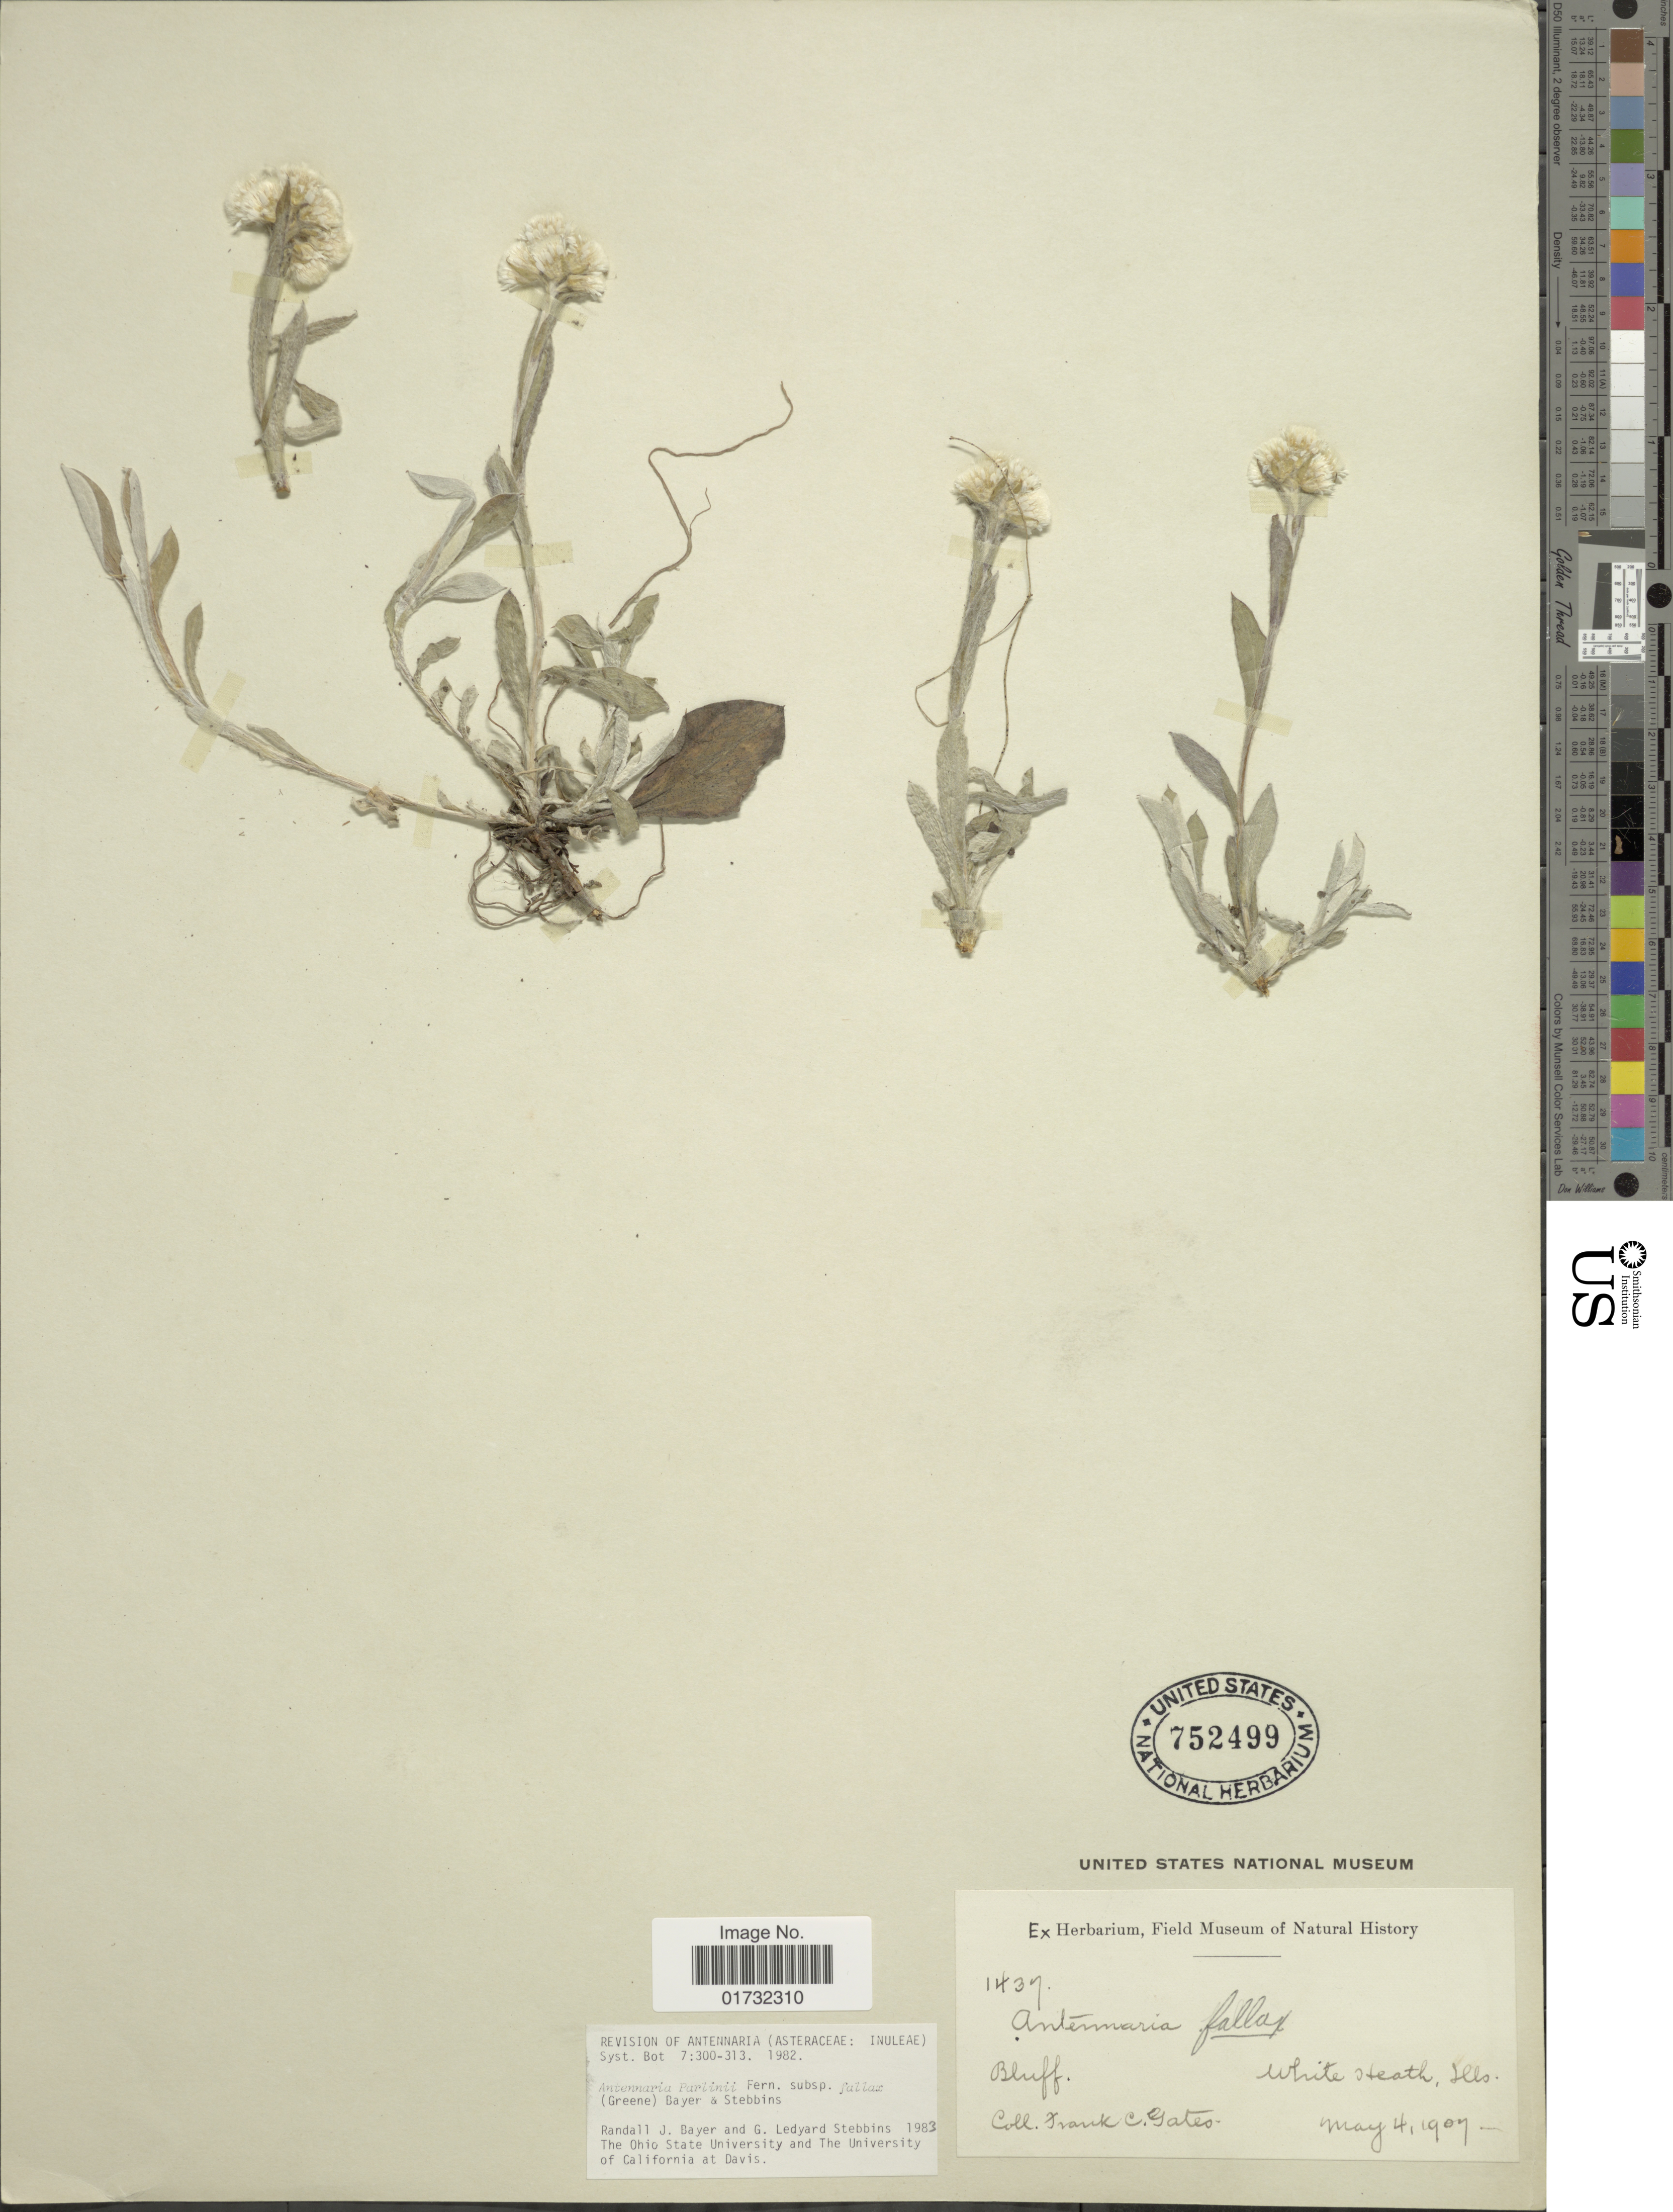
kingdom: Plantae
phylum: Tracheophyta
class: Magnoliopsida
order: Asterales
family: Asteraceae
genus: Antennaria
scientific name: Antennaria parlinii subsp. fallax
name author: (Greene) R.J. Bayer & Stebbins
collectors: F. C. Gates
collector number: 1437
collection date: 1907-05-04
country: United States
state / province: Illinois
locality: White Heath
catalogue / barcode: US 752499